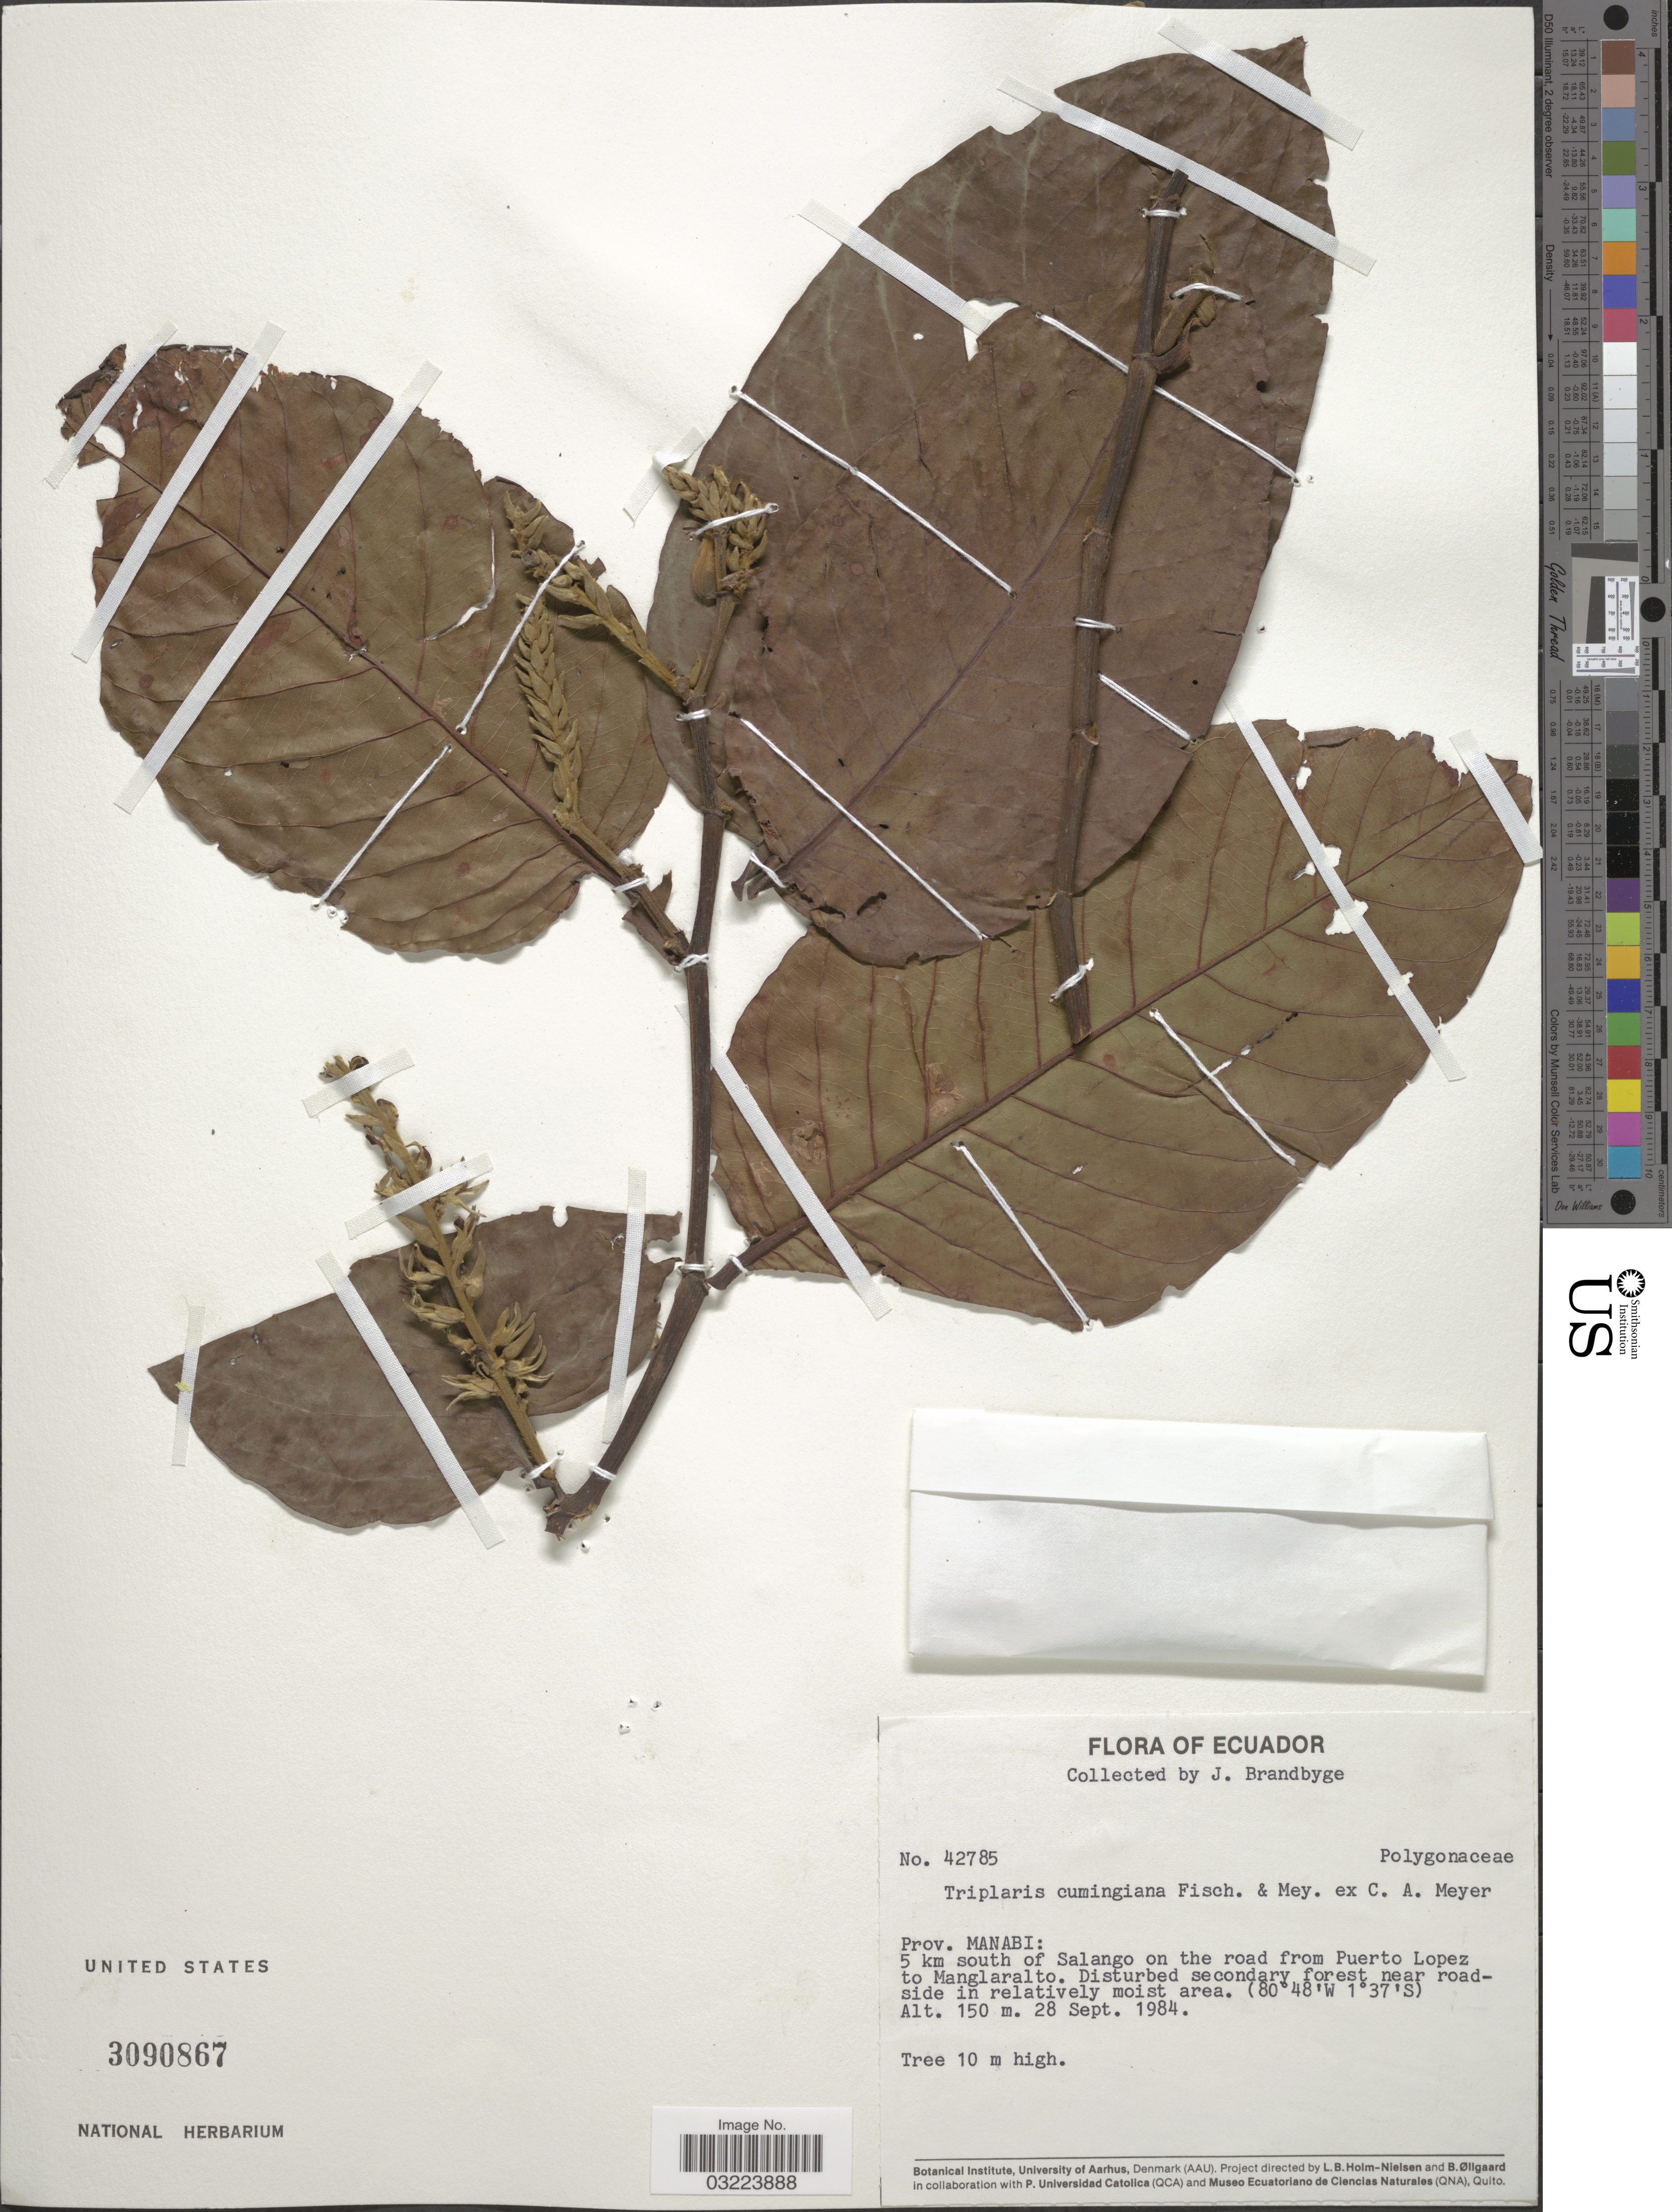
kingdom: Plantae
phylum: Tracheophyta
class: Magnoliopsida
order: Caryophyllales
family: Polygonaceae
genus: Triplaris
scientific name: Triplaris cumingiana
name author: Fisch. & C.A. Mey. ex C.A. Mey.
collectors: J. Brandbyge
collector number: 42785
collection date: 1984-09-28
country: Ecuador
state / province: Manabí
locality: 5 km south of Salango on the road from Puerto Lopez to Manglaralto.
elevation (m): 150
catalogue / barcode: US 3090867